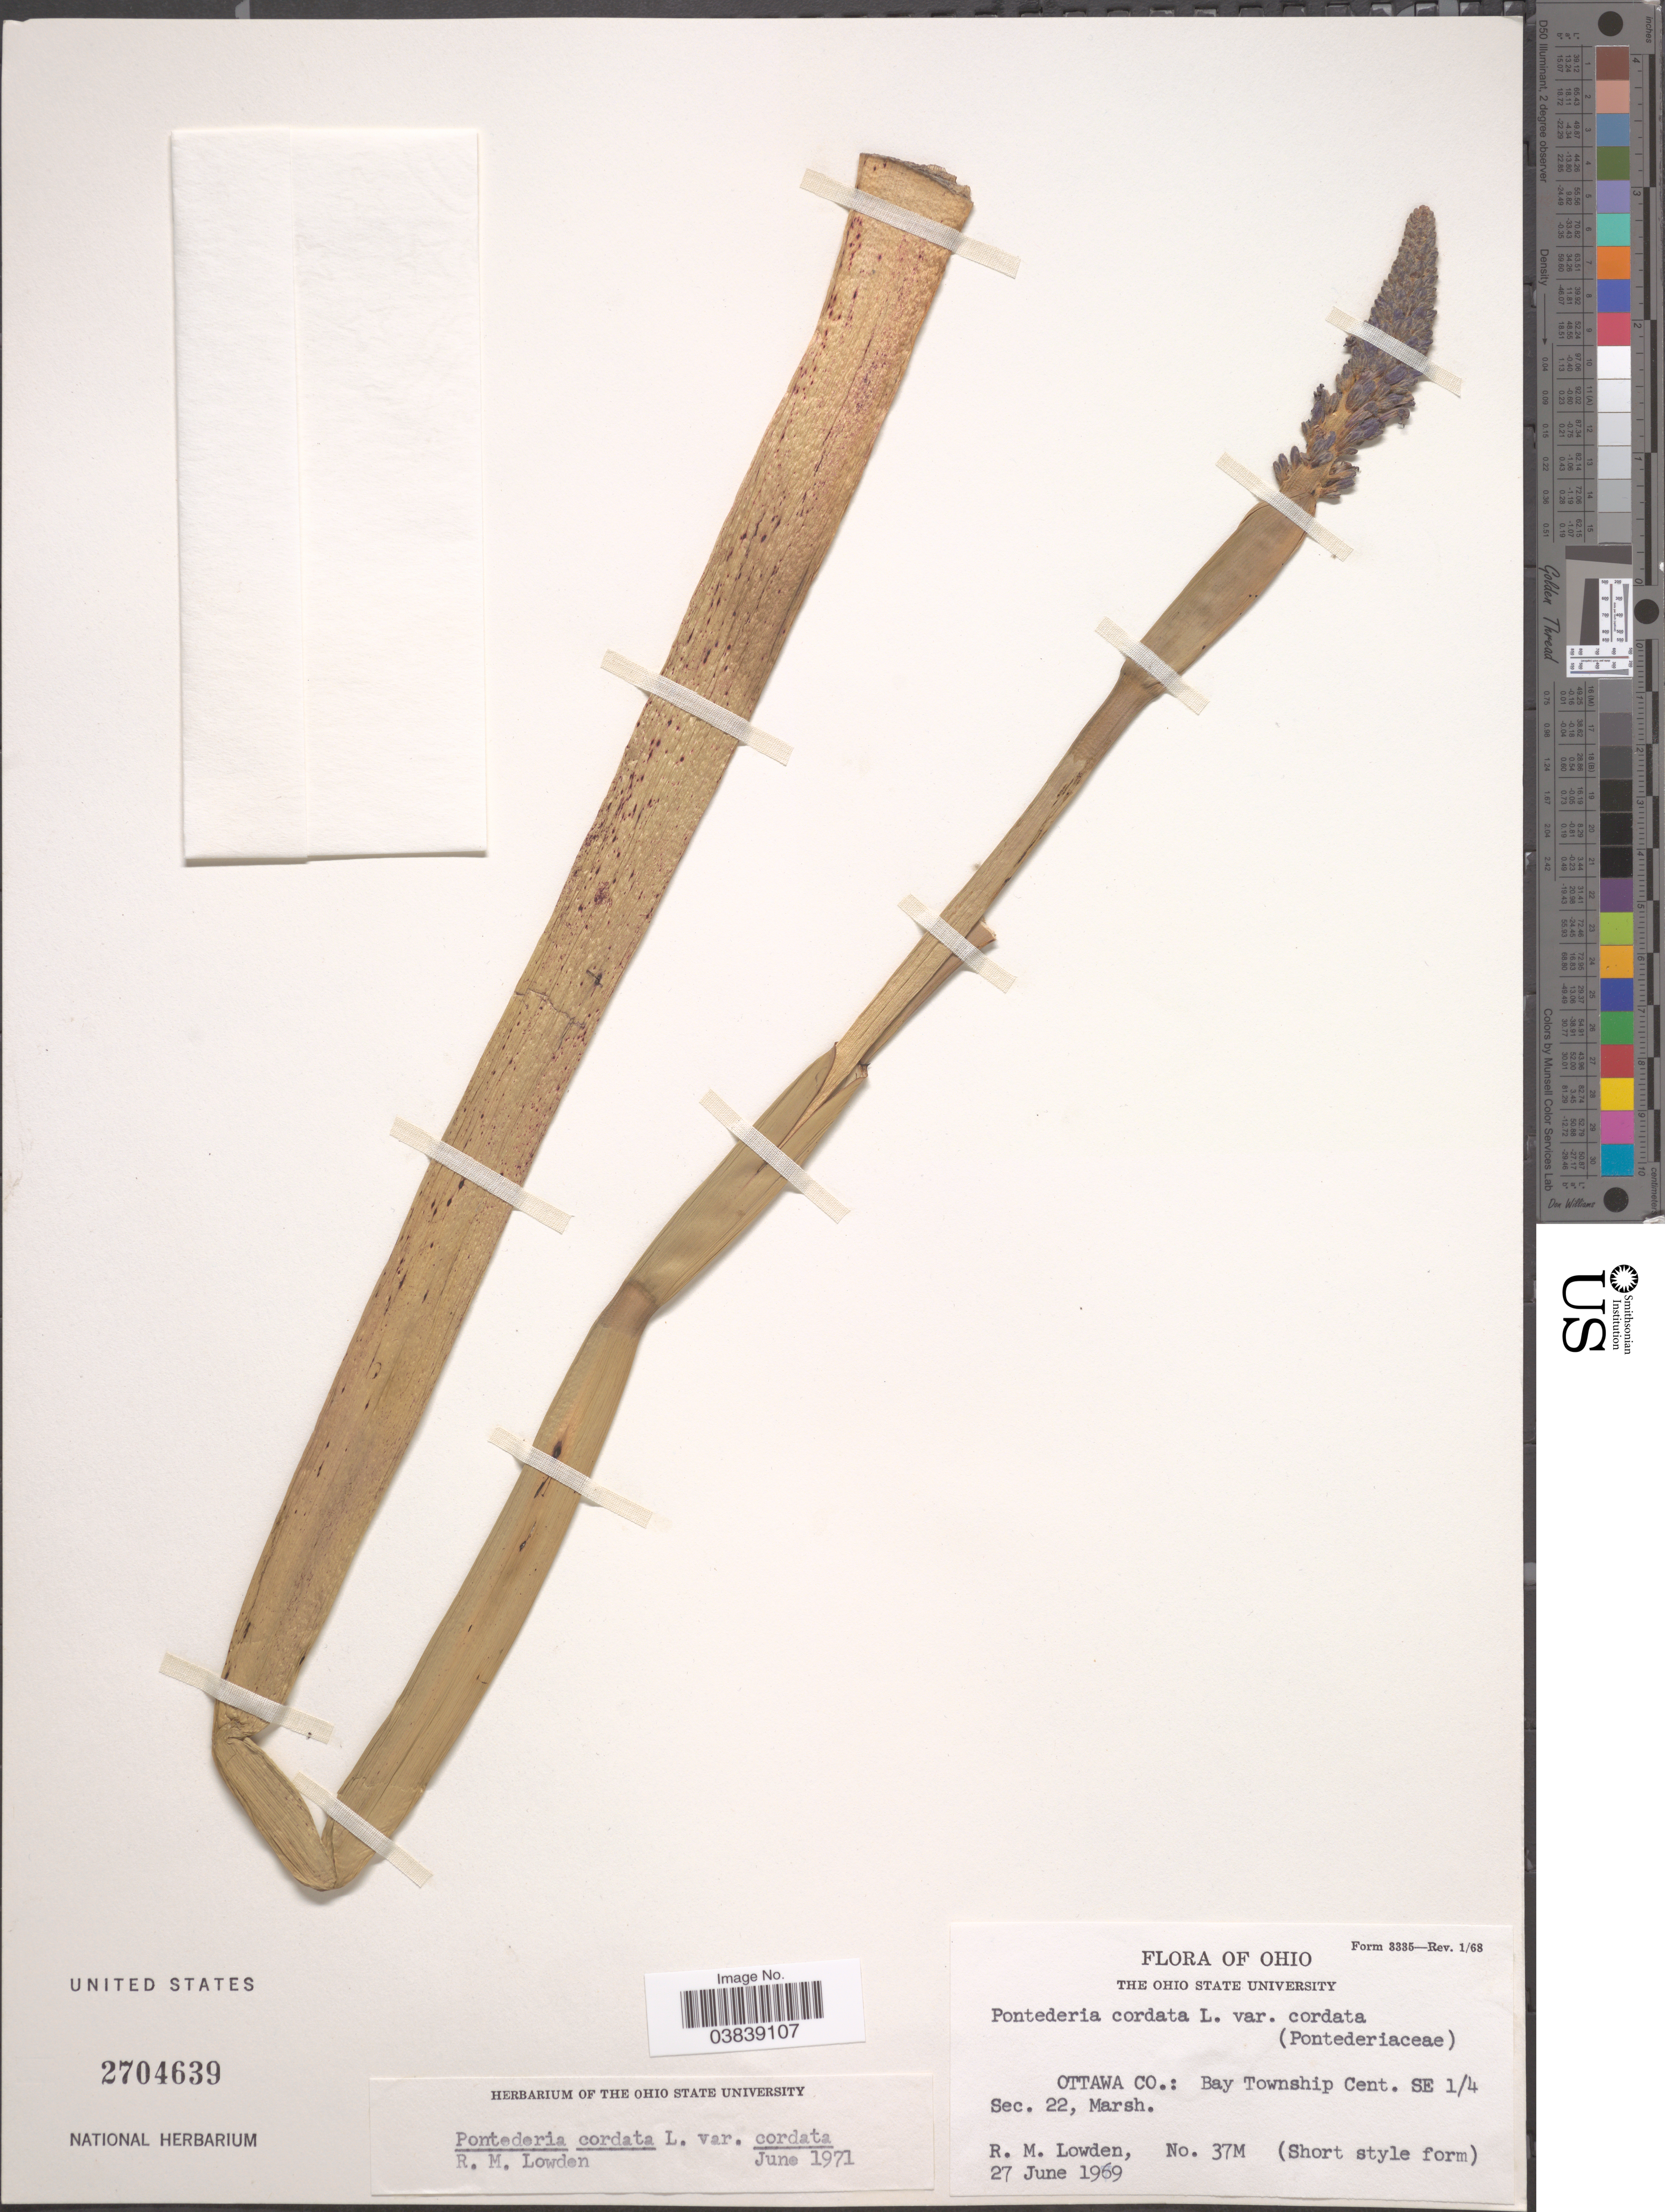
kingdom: Plantae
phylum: Tracheophyta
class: Liliopsida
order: Commelinales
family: Pontederiaceae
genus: Pontederia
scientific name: Pontederia cordata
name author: L.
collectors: R. Lowden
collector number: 37M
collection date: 1969-06-27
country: United States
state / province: Ohio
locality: Ottawa Co.: Bay Township Cent. SE 1/4 Sec. 22.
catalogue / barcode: US 2704639